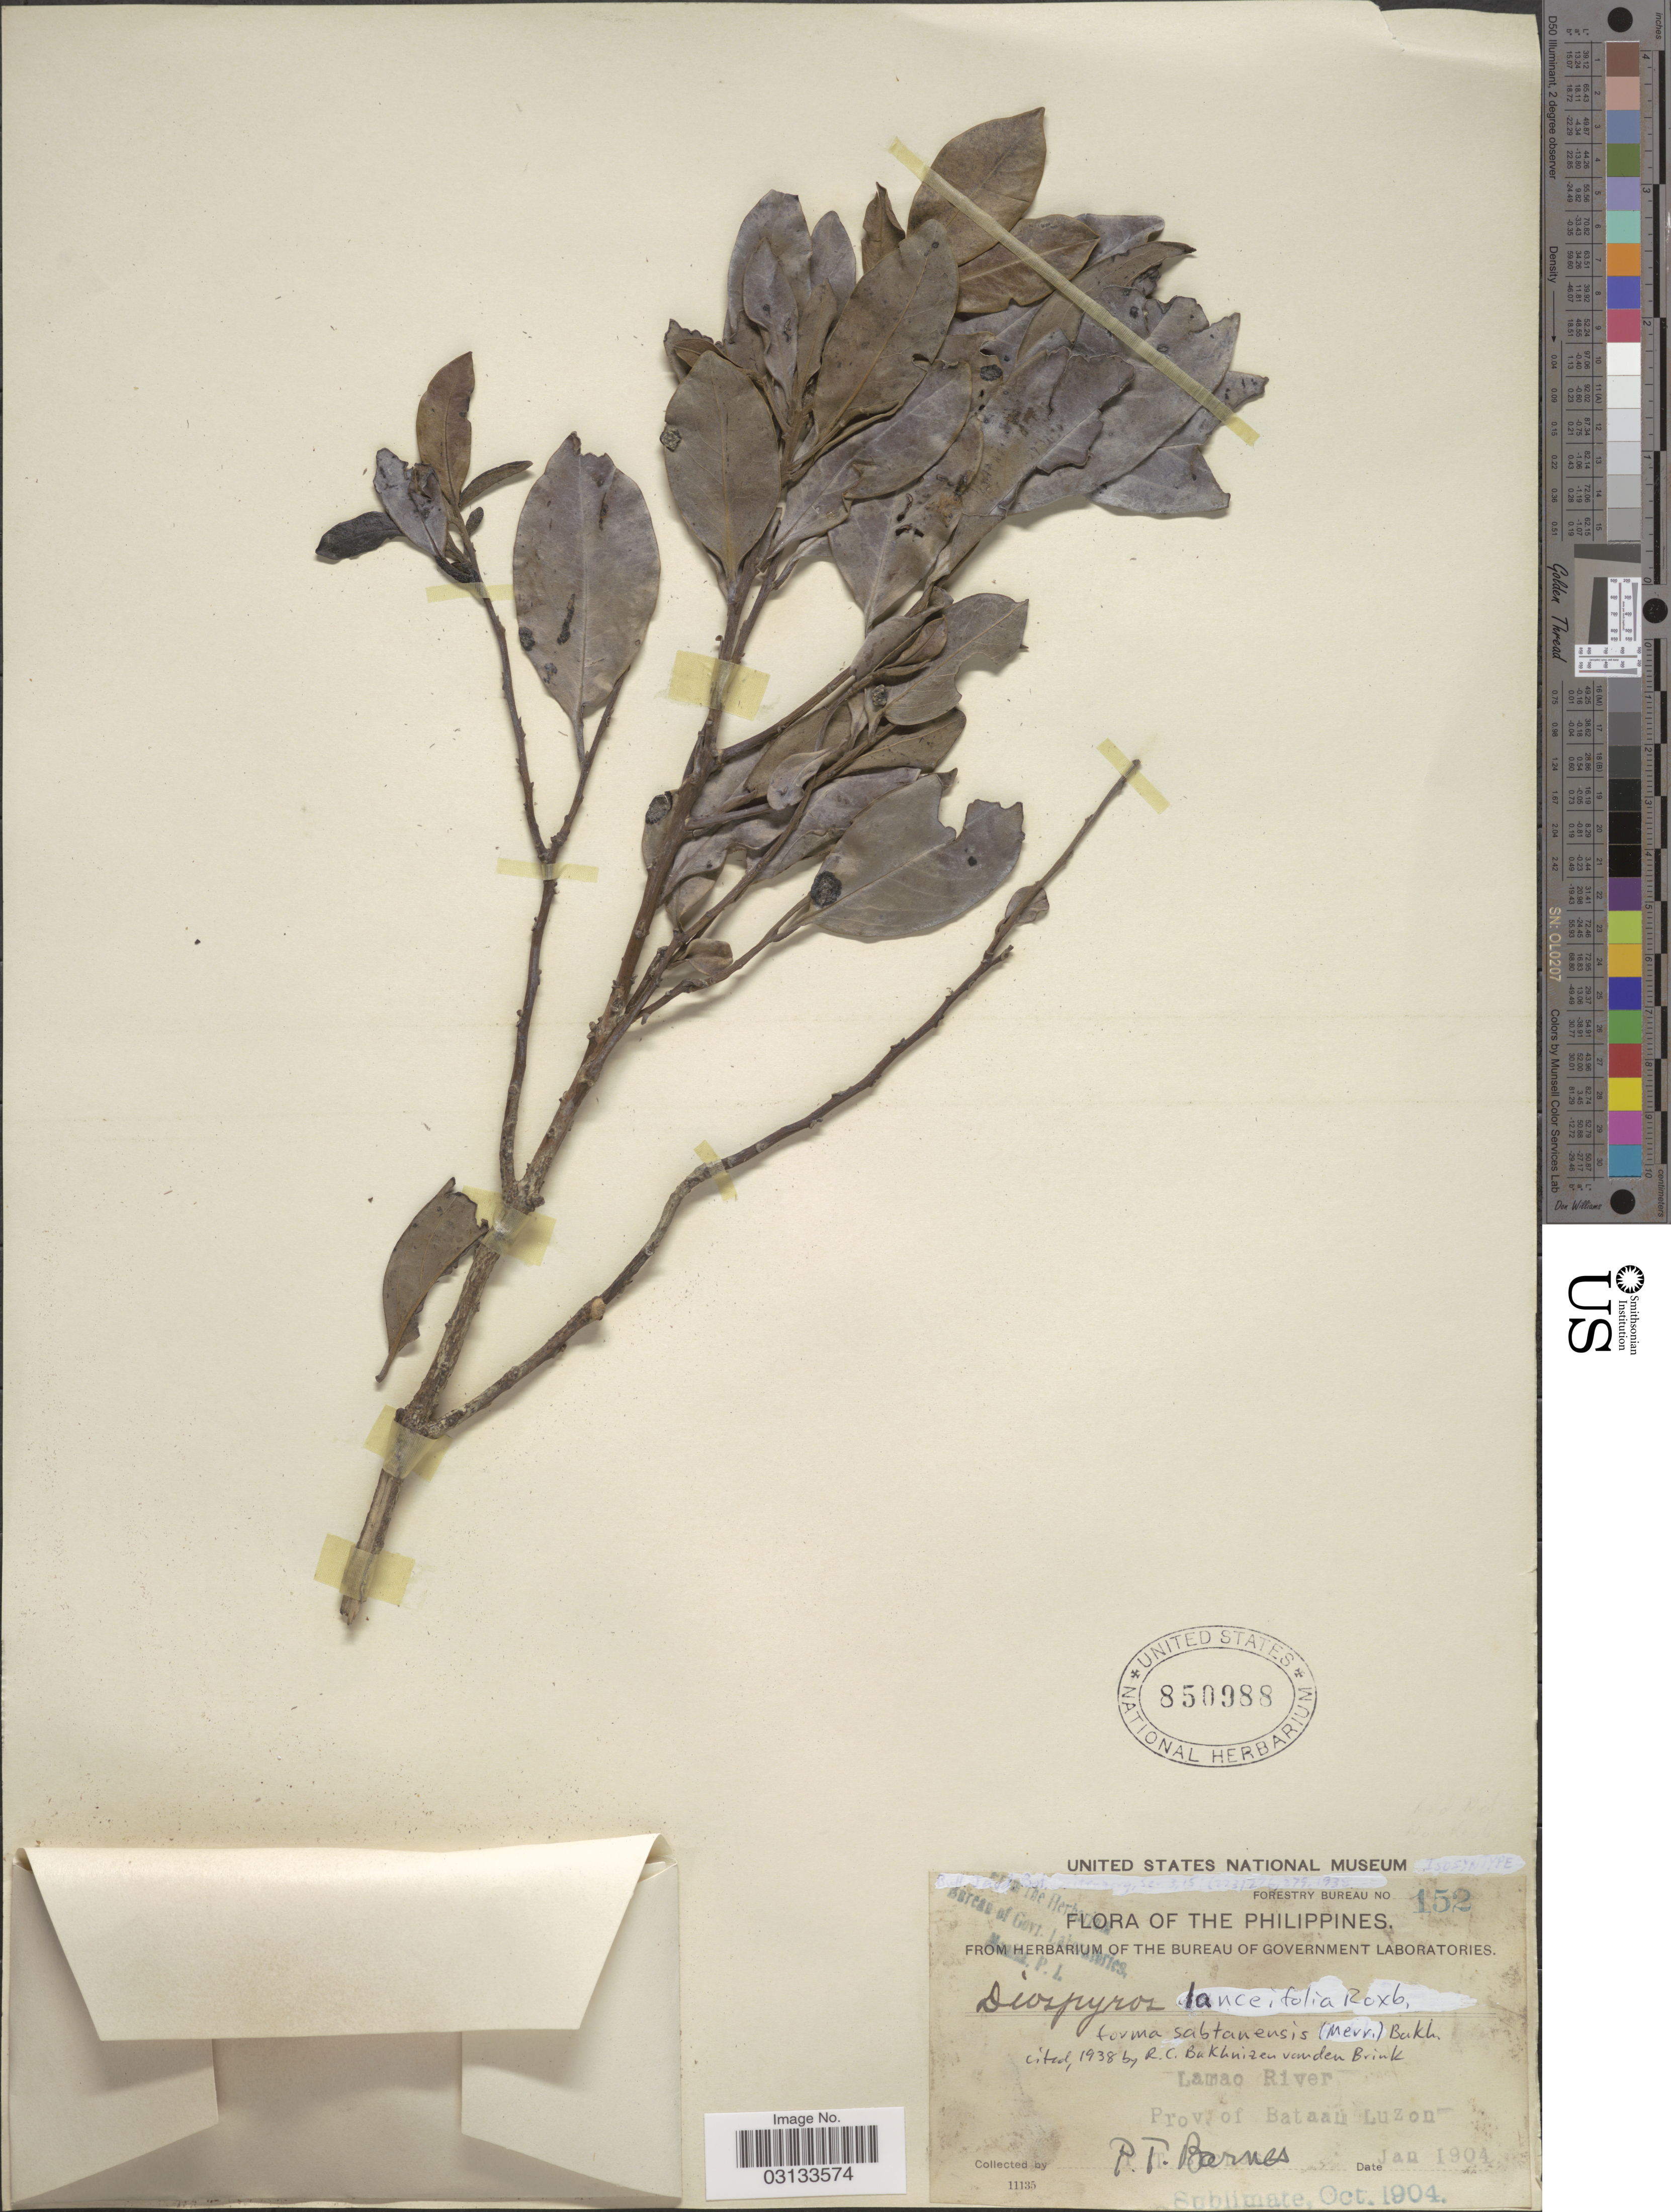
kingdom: Plantae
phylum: Tracheophyta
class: Magnoliopsida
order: Ericales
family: Ebenaceae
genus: Diospyros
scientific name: Diospyros lanceifolia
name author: Roxb.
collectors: P. Barnes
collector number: Forestry Bureau 152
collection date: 1904-01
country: Philippines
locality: Lamao River, Province of Bataan Luzon.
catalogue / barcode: US 850988